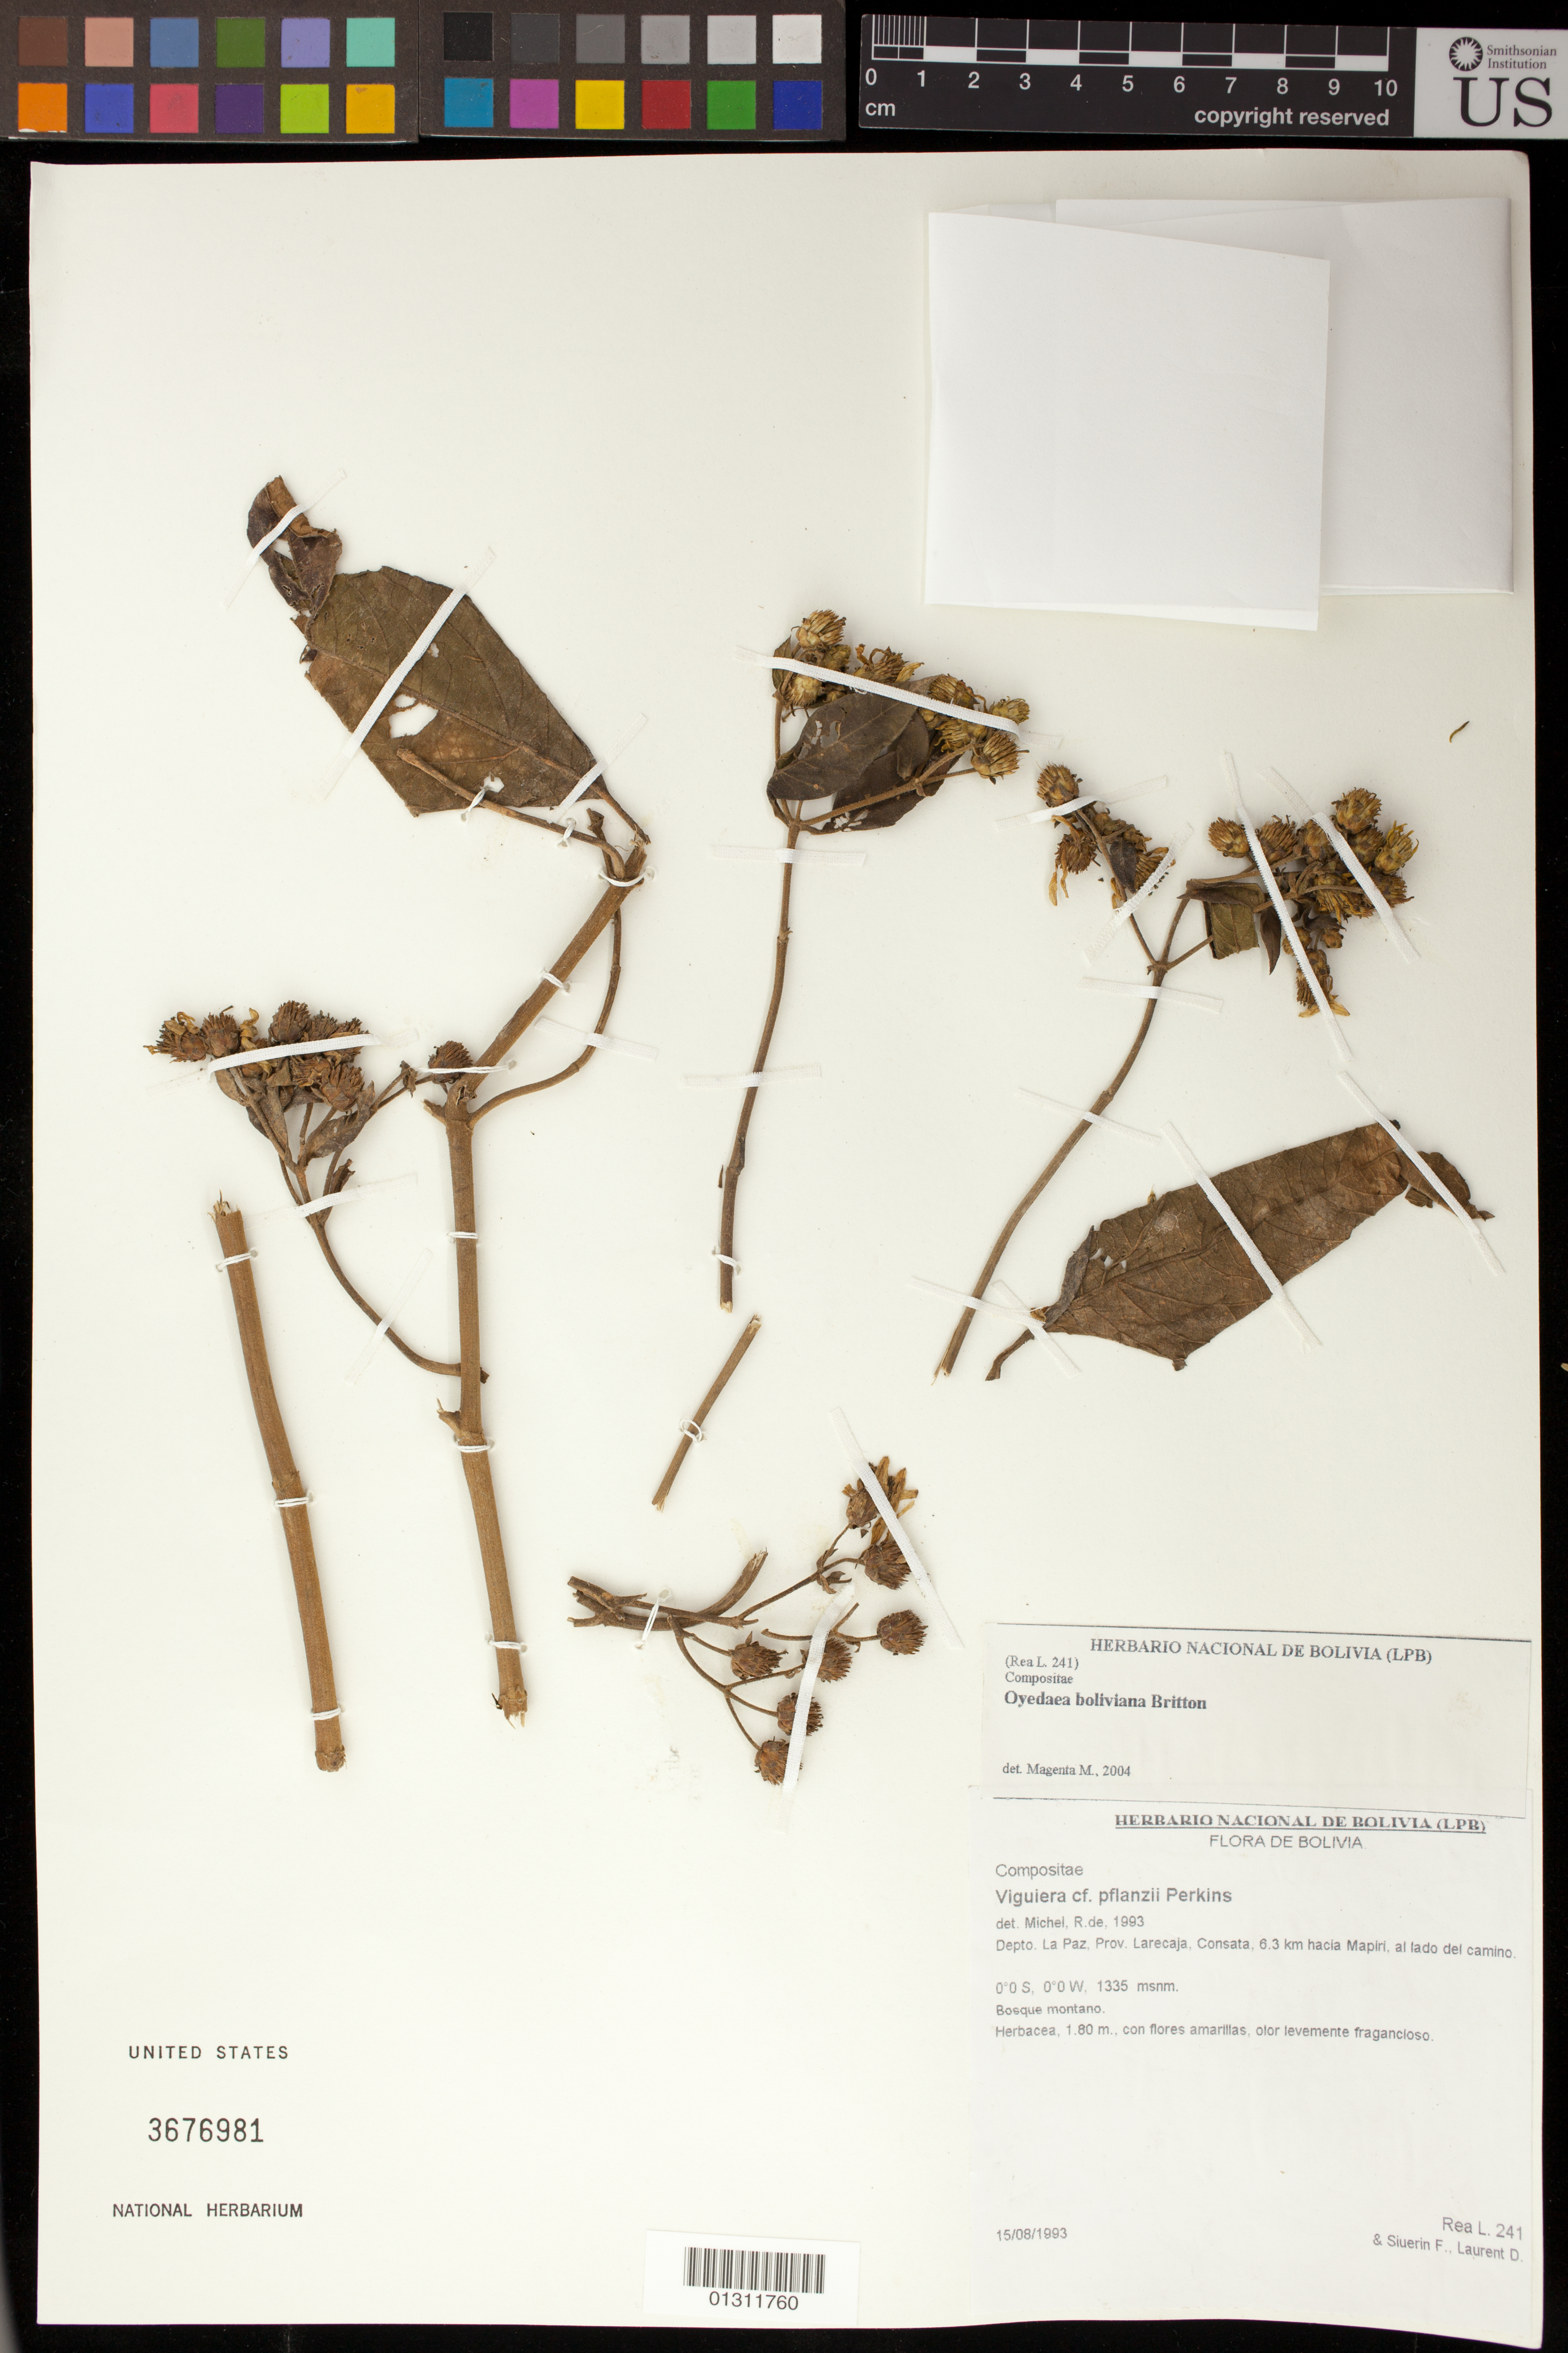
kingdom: Plantae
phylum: Tracheophyta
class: Magnoliopsida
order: Asterales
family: Asteraceae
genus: Oyedaea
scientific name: Oyedaea boliviana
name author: Britton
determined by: Magenta, M. A. G.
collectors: L. Rea, F. Siuerin & D. Laurent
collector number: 241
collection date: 1993-08-15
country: Bolivia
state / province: La Paz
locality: Depto La Paz, Prov. Larecaja, Consata, 6.3 km hacia Mapiri, al lado del camino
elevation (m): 1335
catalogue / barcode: US 3676981